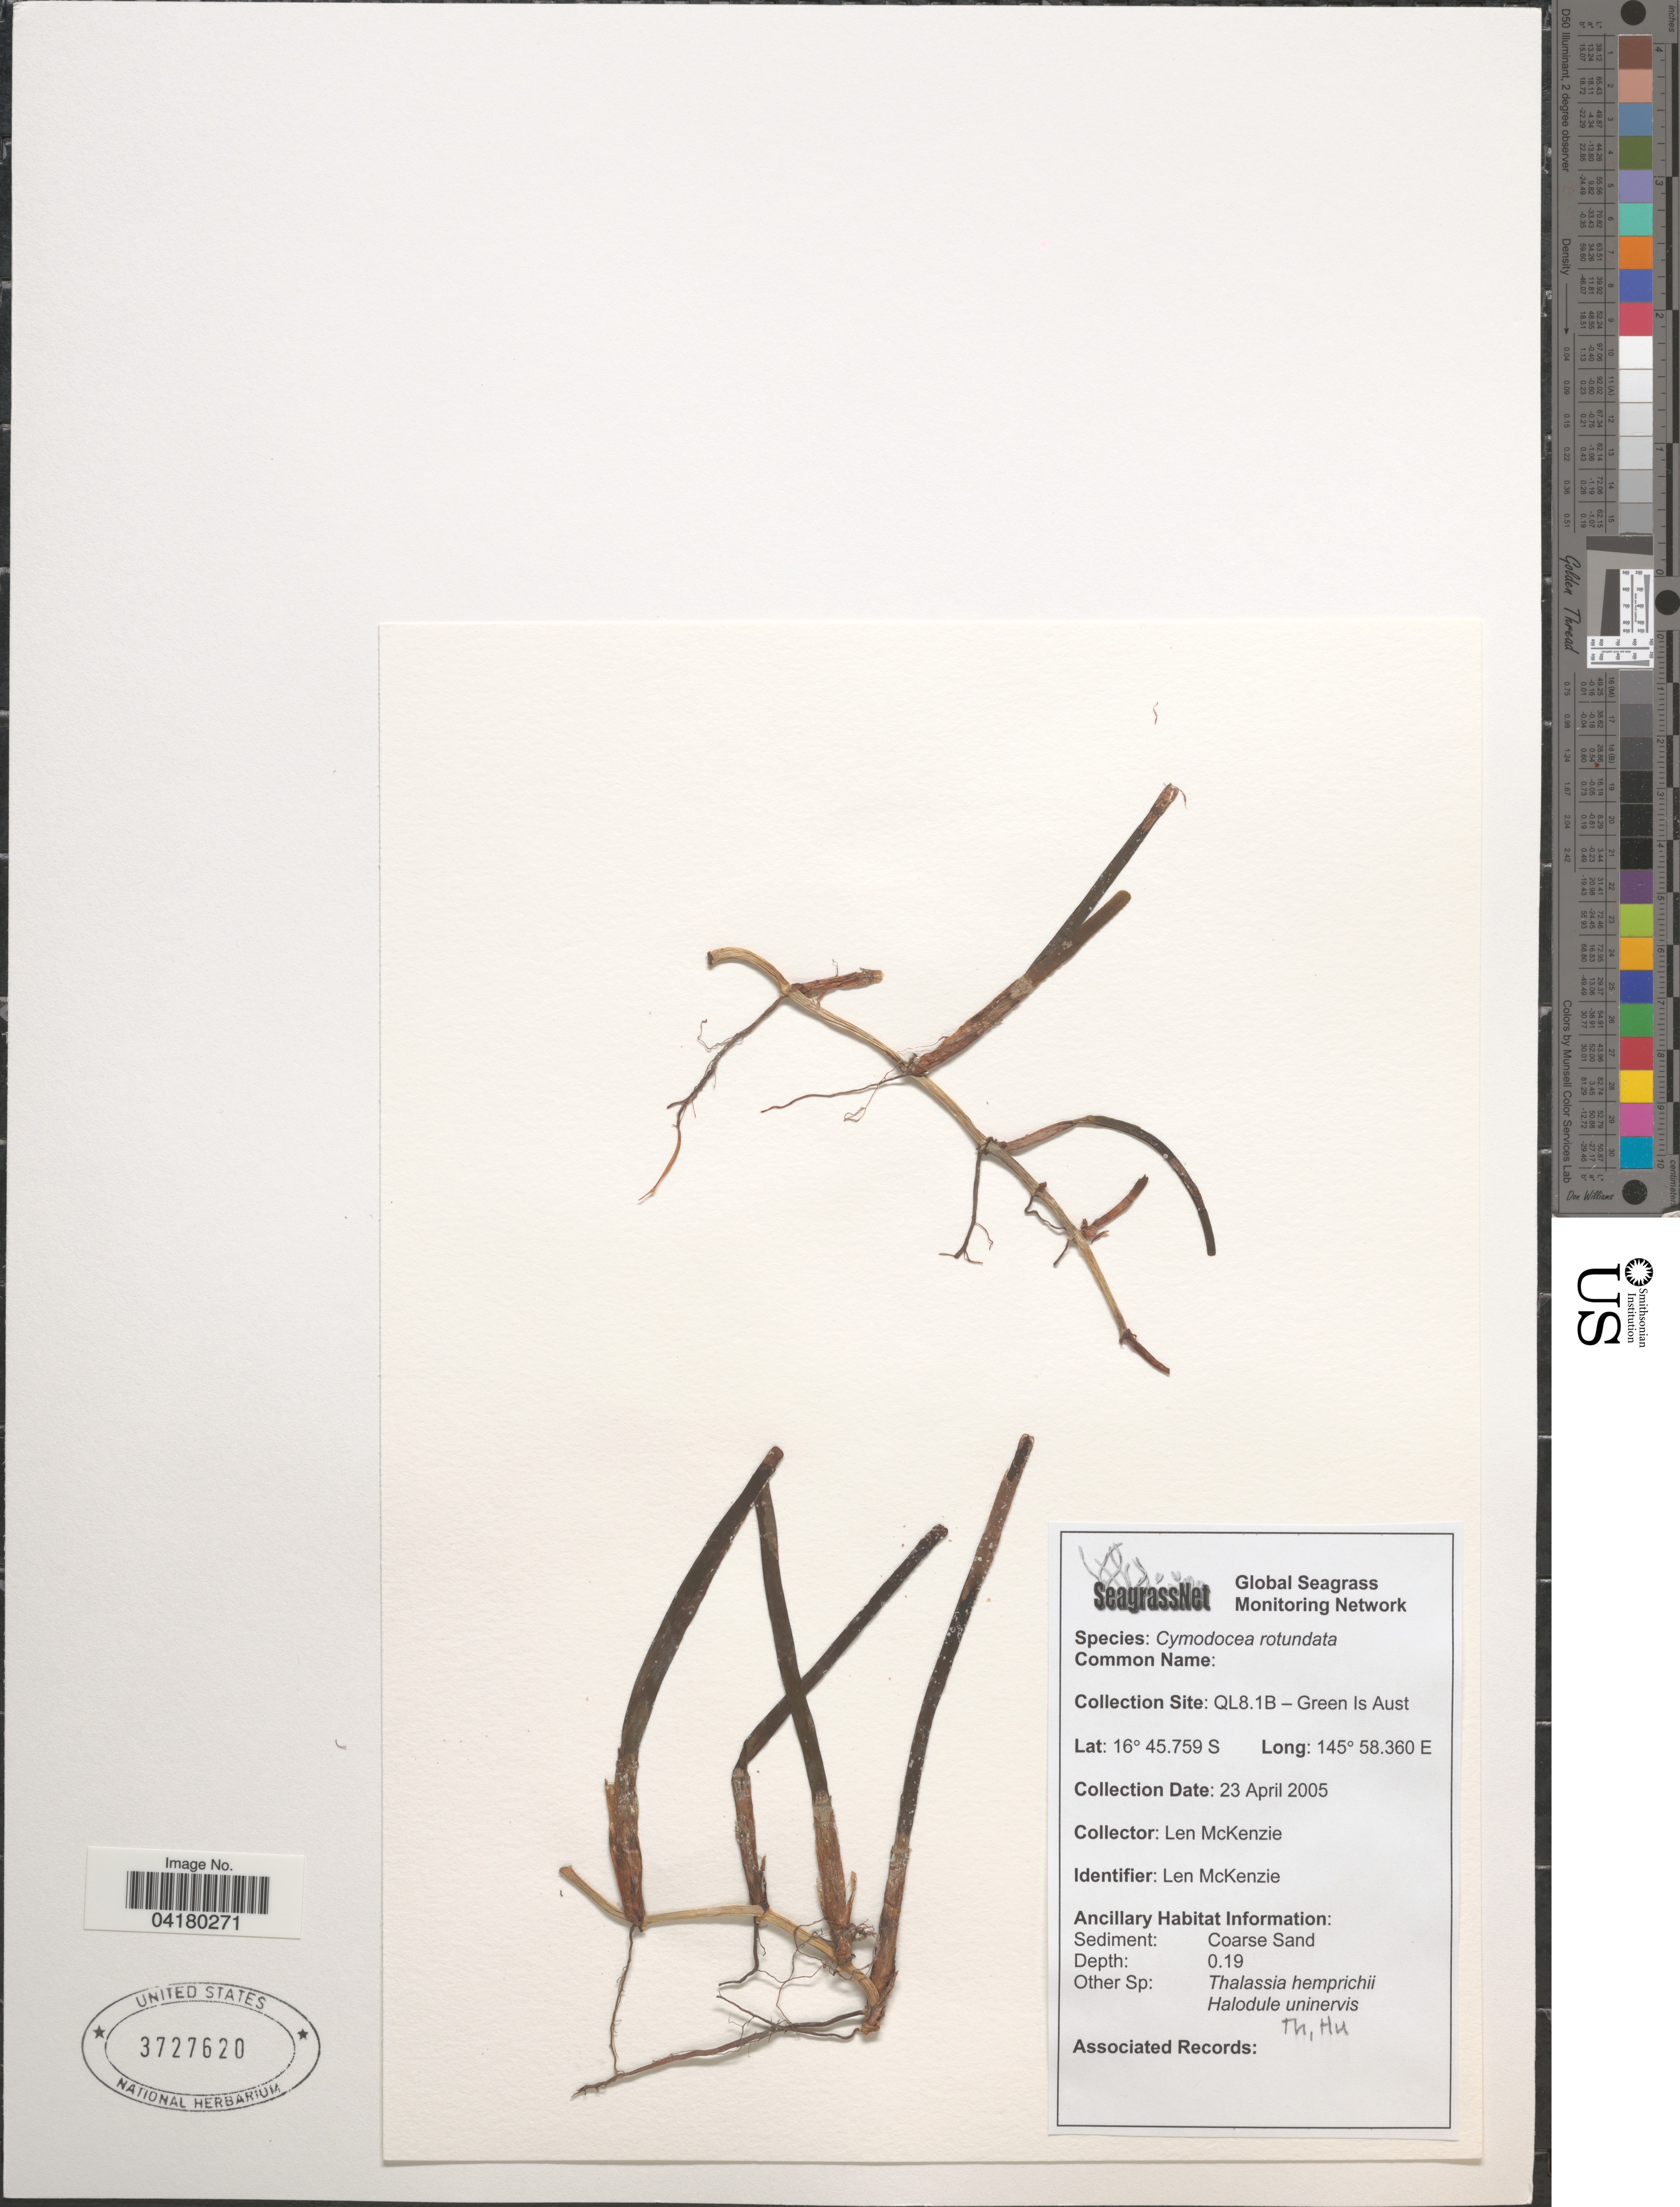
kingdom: Plantae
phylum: Tracheophyta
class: Liliopsida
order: Alismatales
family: Cymodoceaceae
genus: Cymodocea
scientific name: Cymodocea rotundata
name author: Asch. & Schweinf.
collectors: L. McKenzie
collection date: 2005-04-23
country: Australia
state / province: Queensland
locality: QL8.1B - Green Is.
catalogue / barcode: US 3727620